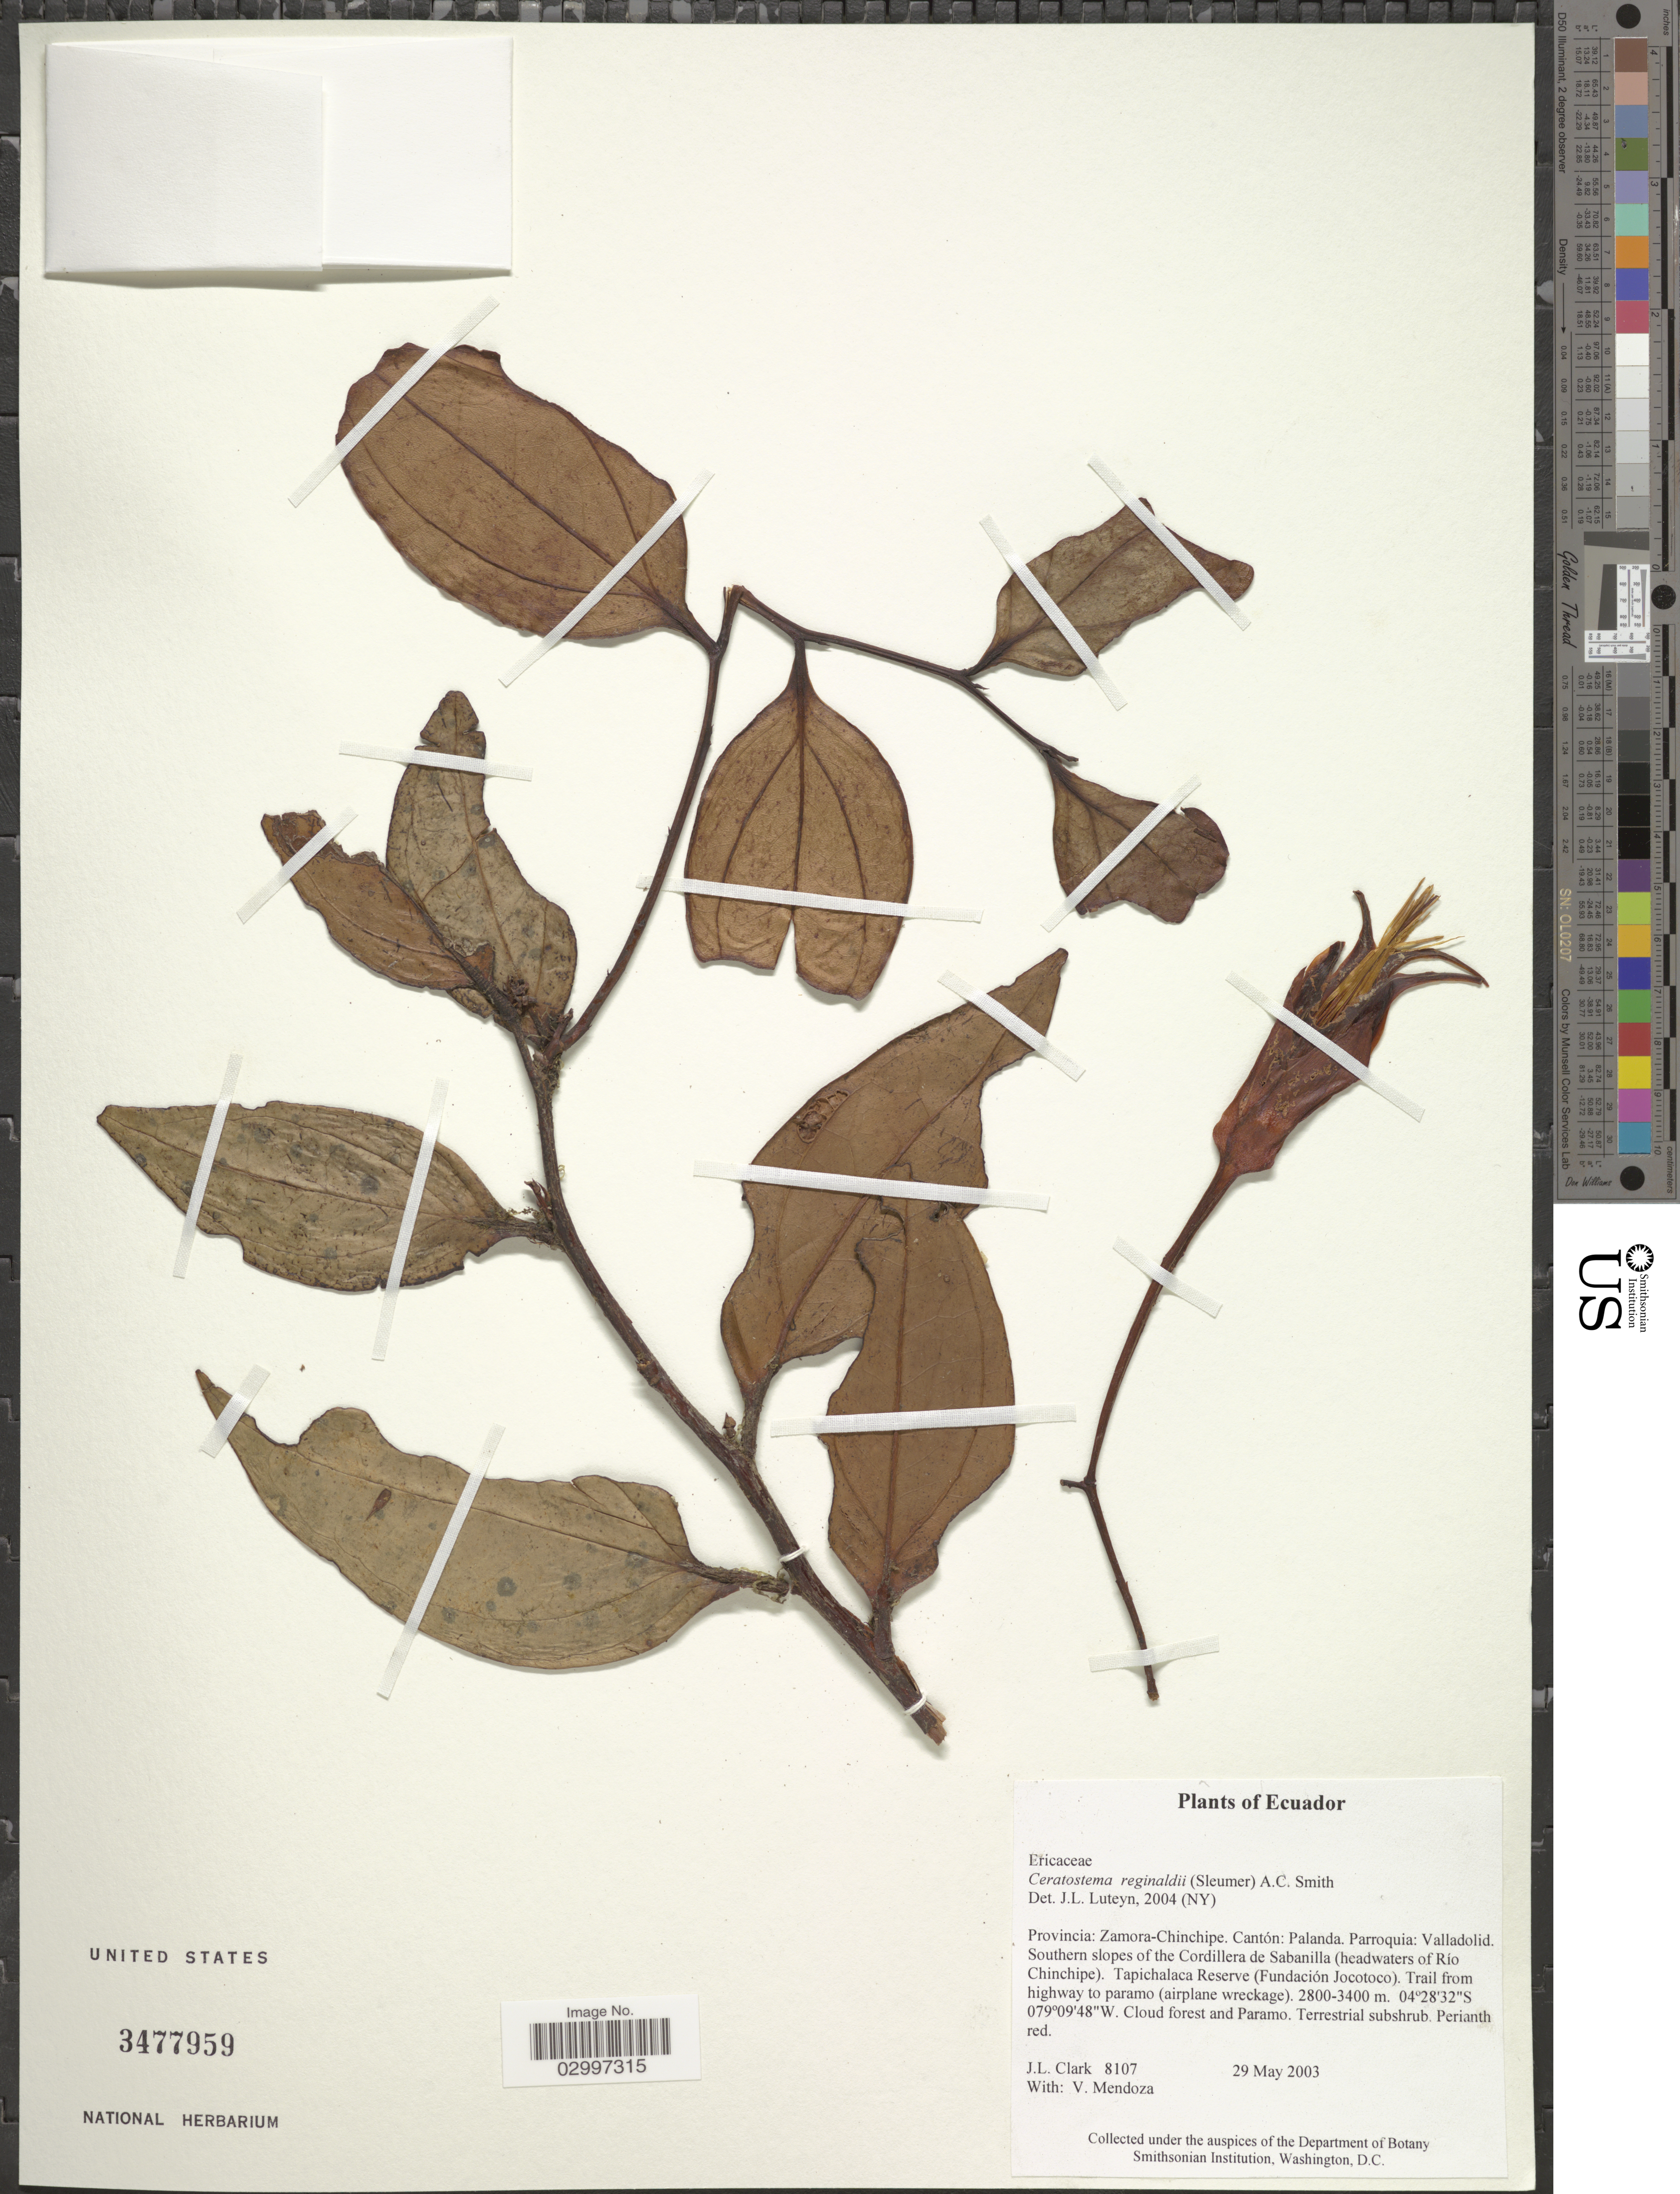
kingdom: Plantae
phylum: Tracheophyta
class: Magnoliopsida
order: Ericales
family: Ericaceae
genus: Ceratostema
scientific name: Ceratostema reginaldii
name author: (Sleumer) A.C. Sm.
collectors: J. L. Clark & V. Mendoza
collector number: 8107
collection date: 2003-05-29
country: Ecuador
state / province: Zamora-Chinchipe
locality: Cantón Palanda, Parroquia Valladolid, Southern slopes of the Cordillera de Sabanilla (headwaters of Río Chinchipe), Tapichalaca Reserve (Fundación Jocotoco), Trail from highway to paramo (airplane wreckage).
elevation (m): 2800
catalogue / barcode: US 3477959